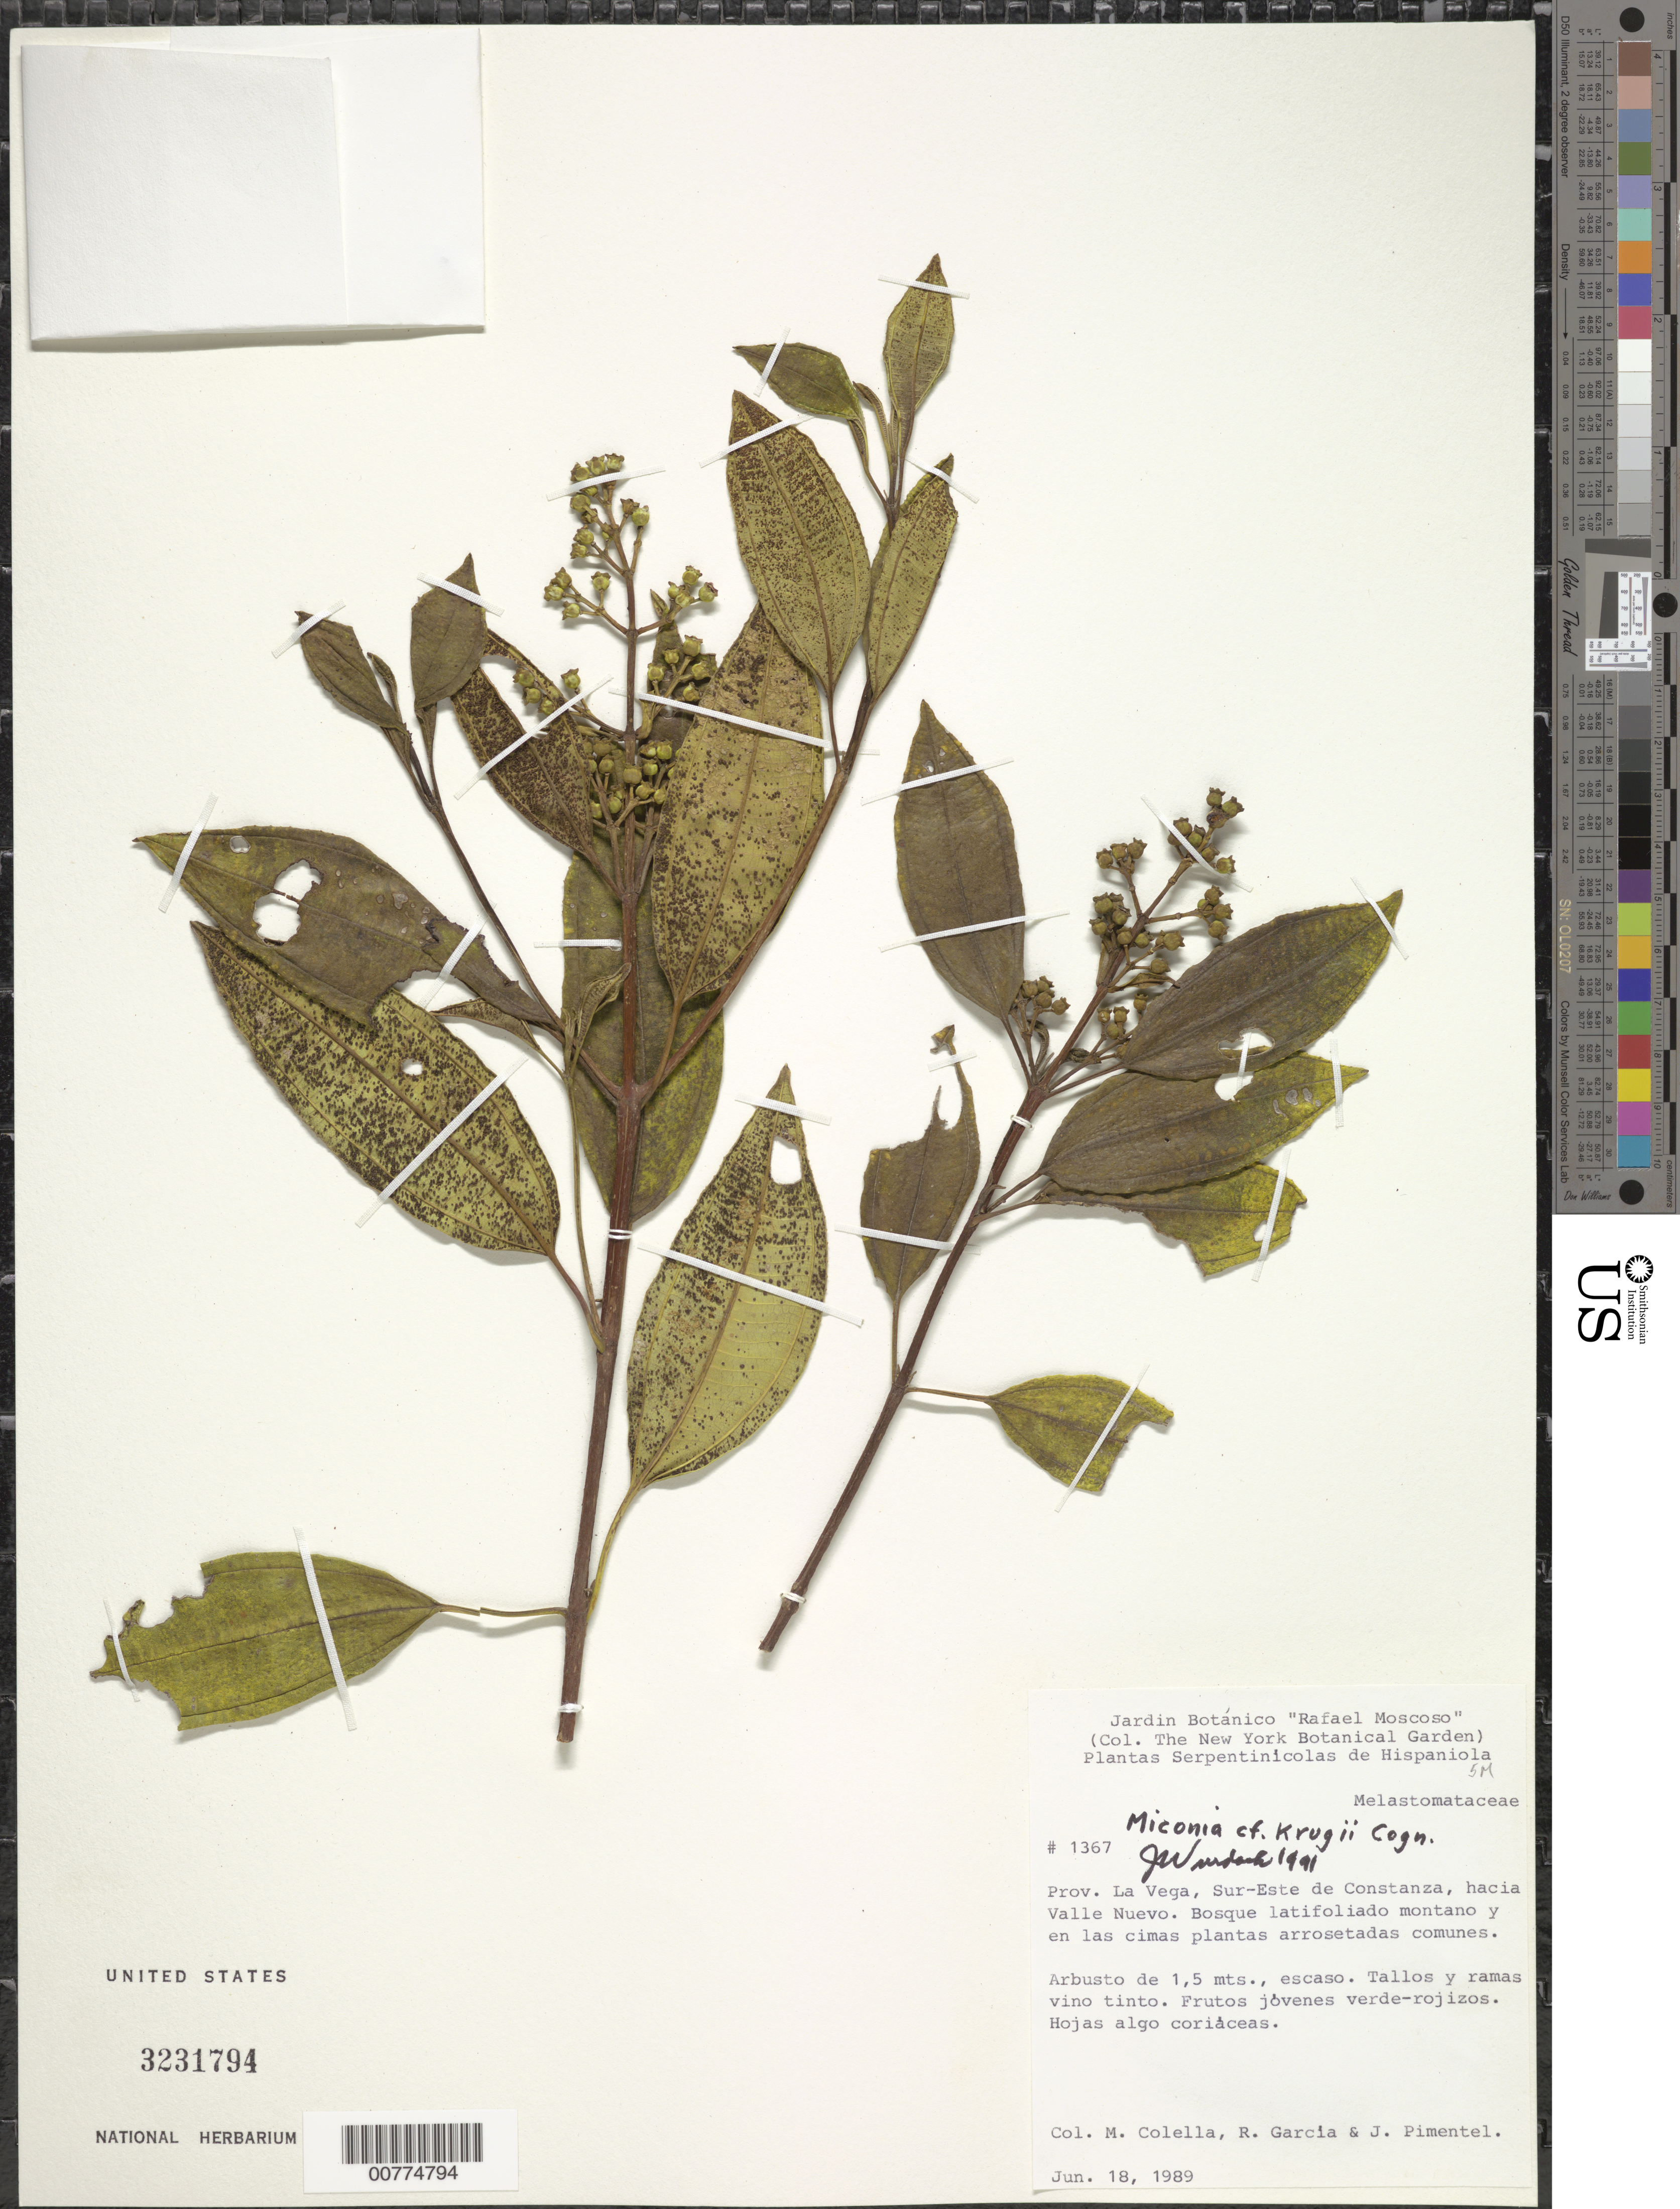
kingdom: Plantae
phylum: Tracheophyta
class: Magnoliopsida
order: Myrtales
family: Melastomataceae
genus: Miconia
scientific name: Miconia krugii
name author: Cogn.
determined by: Wurdack, John J., (US), US (UNITED STATES)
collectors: M. Colella, R. García & J. Pimentel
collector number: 1367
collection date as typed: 18 Jun 1989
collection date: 1989-06-18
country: Dominican Republic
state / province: La Vega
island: Hispaniola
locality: Southeast of constanza, to Valle Nuevo.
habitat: Mountain broadleaf forest and in the tops common rosette style plants.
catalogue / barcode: US 3231794